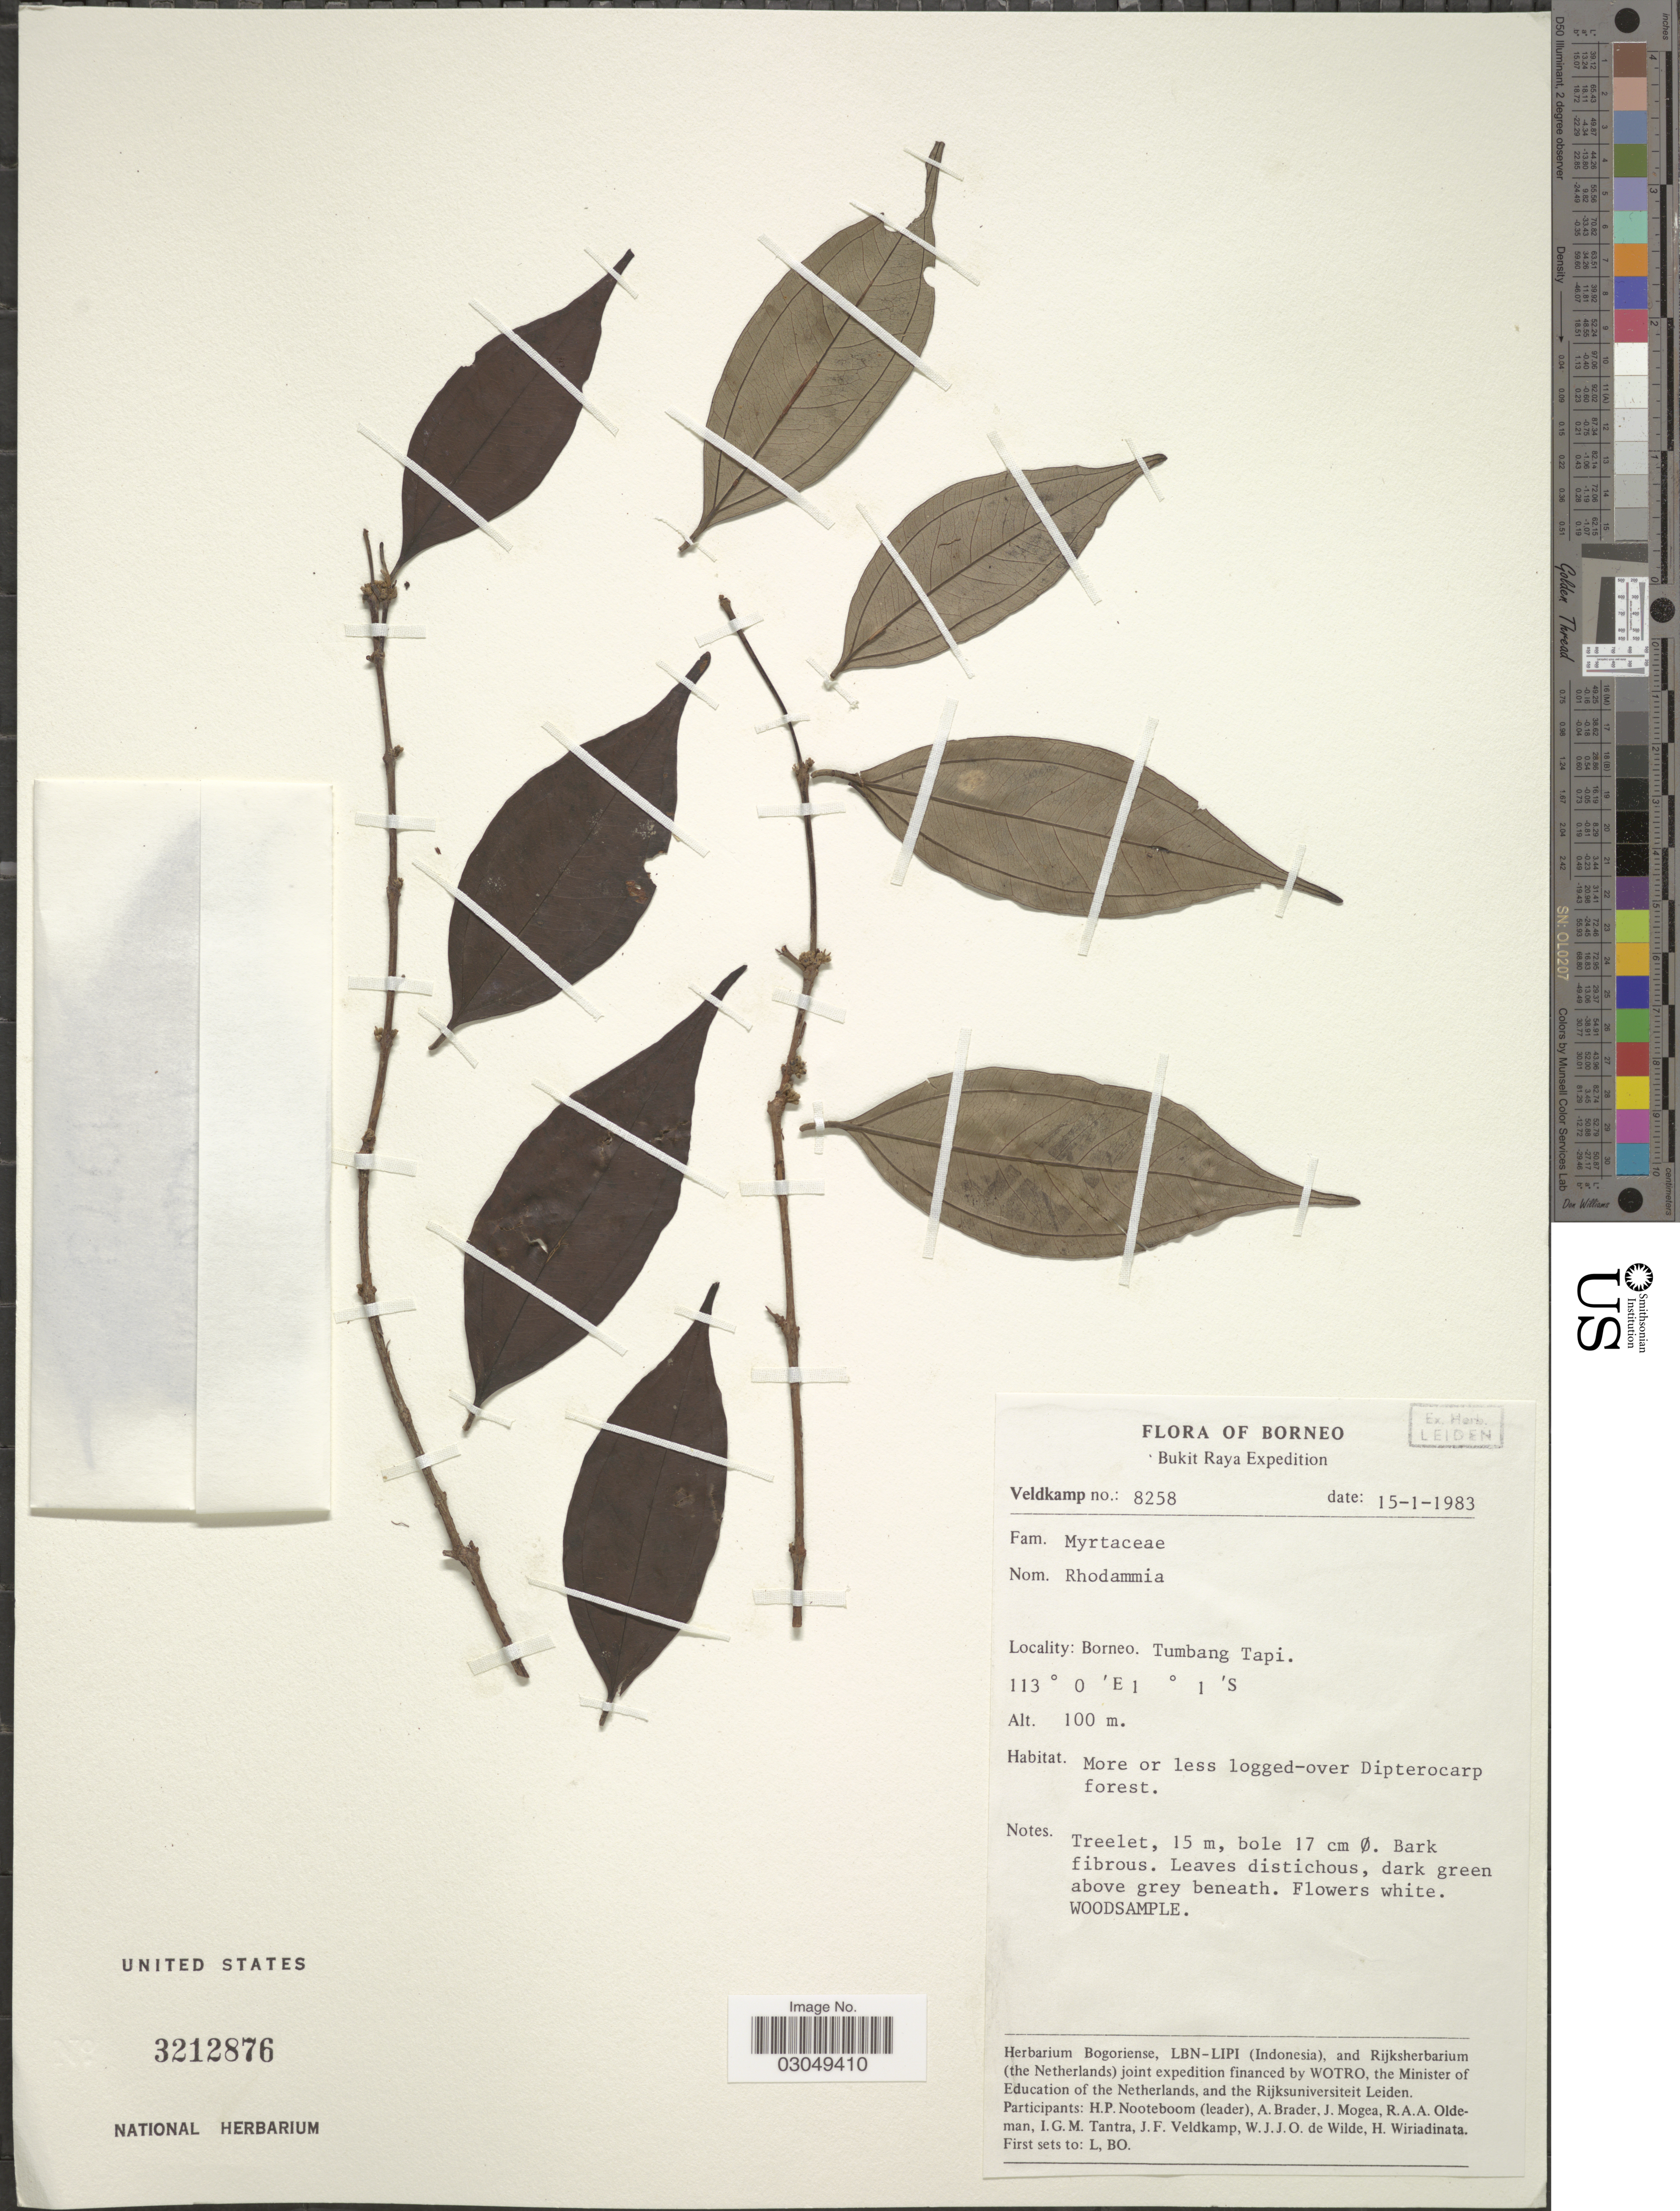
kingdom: Plantae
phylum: Tracheophyta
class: Magnoliopsida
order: Myrtales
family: Myrtaceae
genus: Rhodamnia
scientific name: Rhodamnia sp.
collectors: J. F. Veldkamp, H. P. Nooteboom, A. Brader, J. Mogea & et al.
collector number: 8258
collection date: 1983-01-15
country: Indonesia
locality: Borneo. Tumbang Tapi.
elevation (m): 100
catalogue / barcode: US 3212876